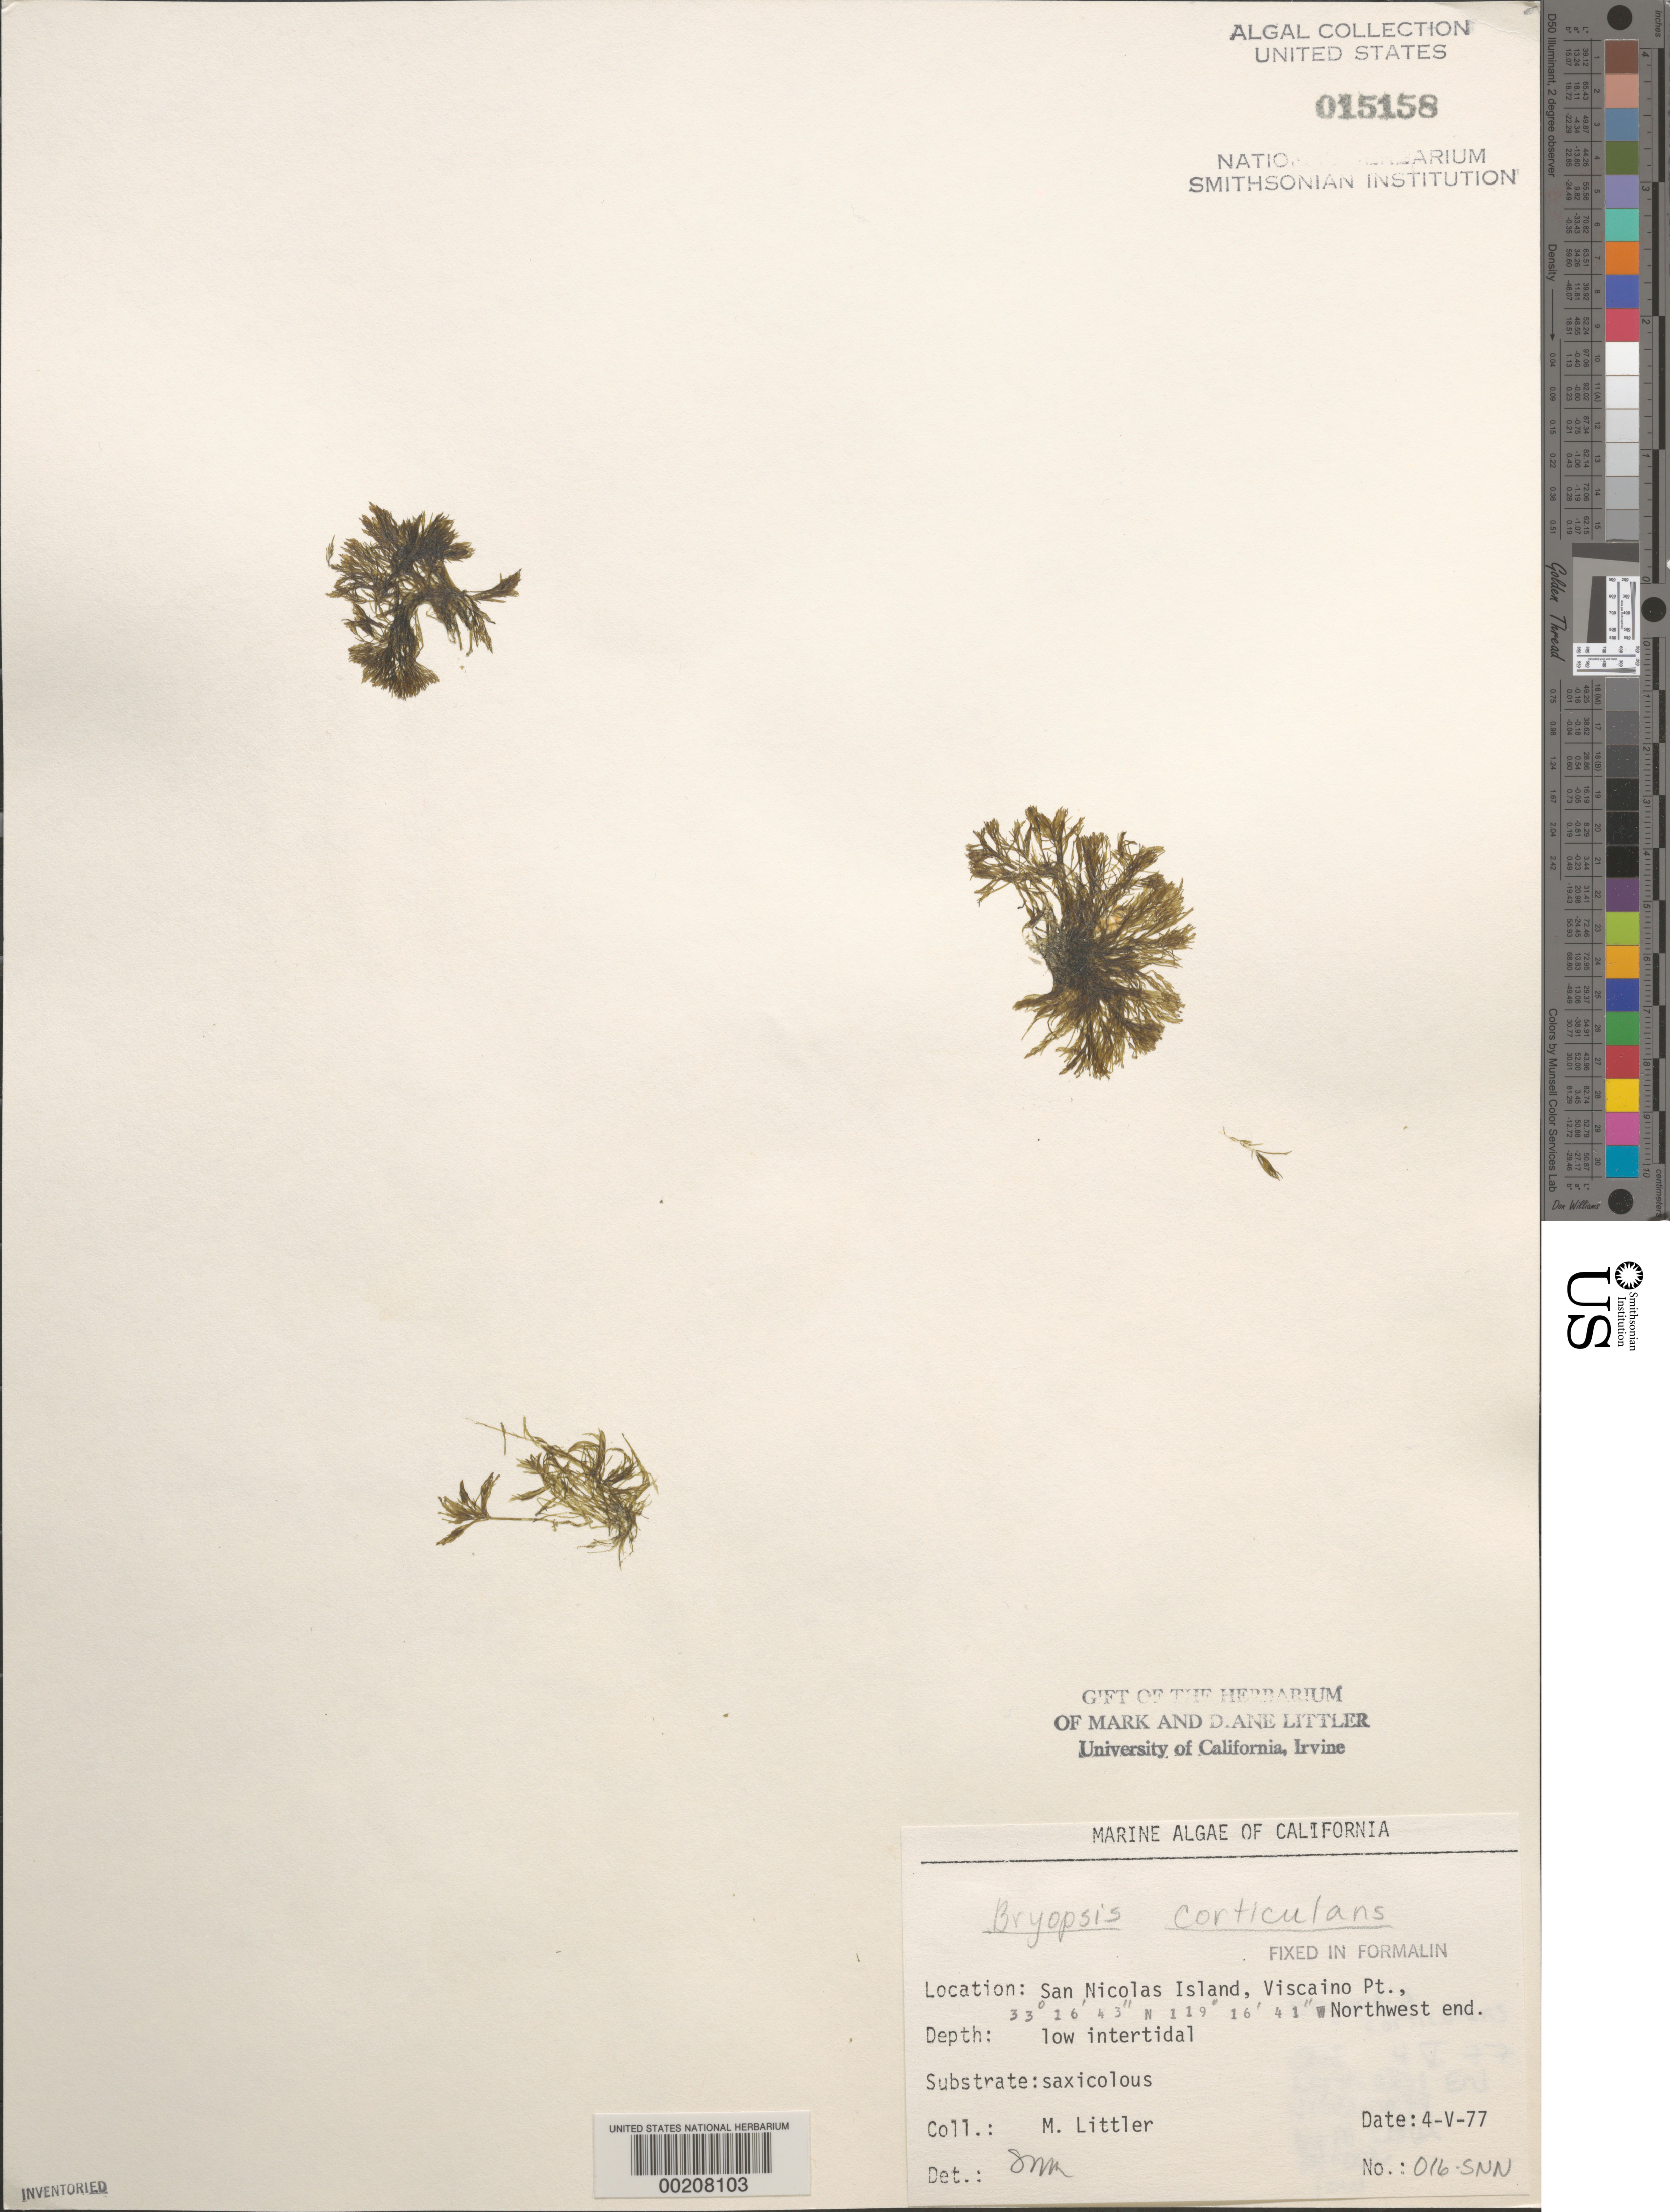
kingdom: Plantae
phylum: Chlorophyta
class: Ulvophyceae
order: Bryopsidales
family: Bryopsidaceae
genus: Bryopsis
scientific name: Bryopsis corticulans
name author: Setch. in Collins et al.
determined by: Murray, S. N.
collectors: M. M. Littler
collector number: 016-snn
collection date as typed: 04 May 1977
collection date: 1977-05-04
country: United States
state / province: California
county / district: Ventura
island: San Nicolas Island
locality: Viscaino Point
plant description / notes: BLM-SOCALBIGHT Rocky Intertidal Survey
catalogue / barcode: US 15158